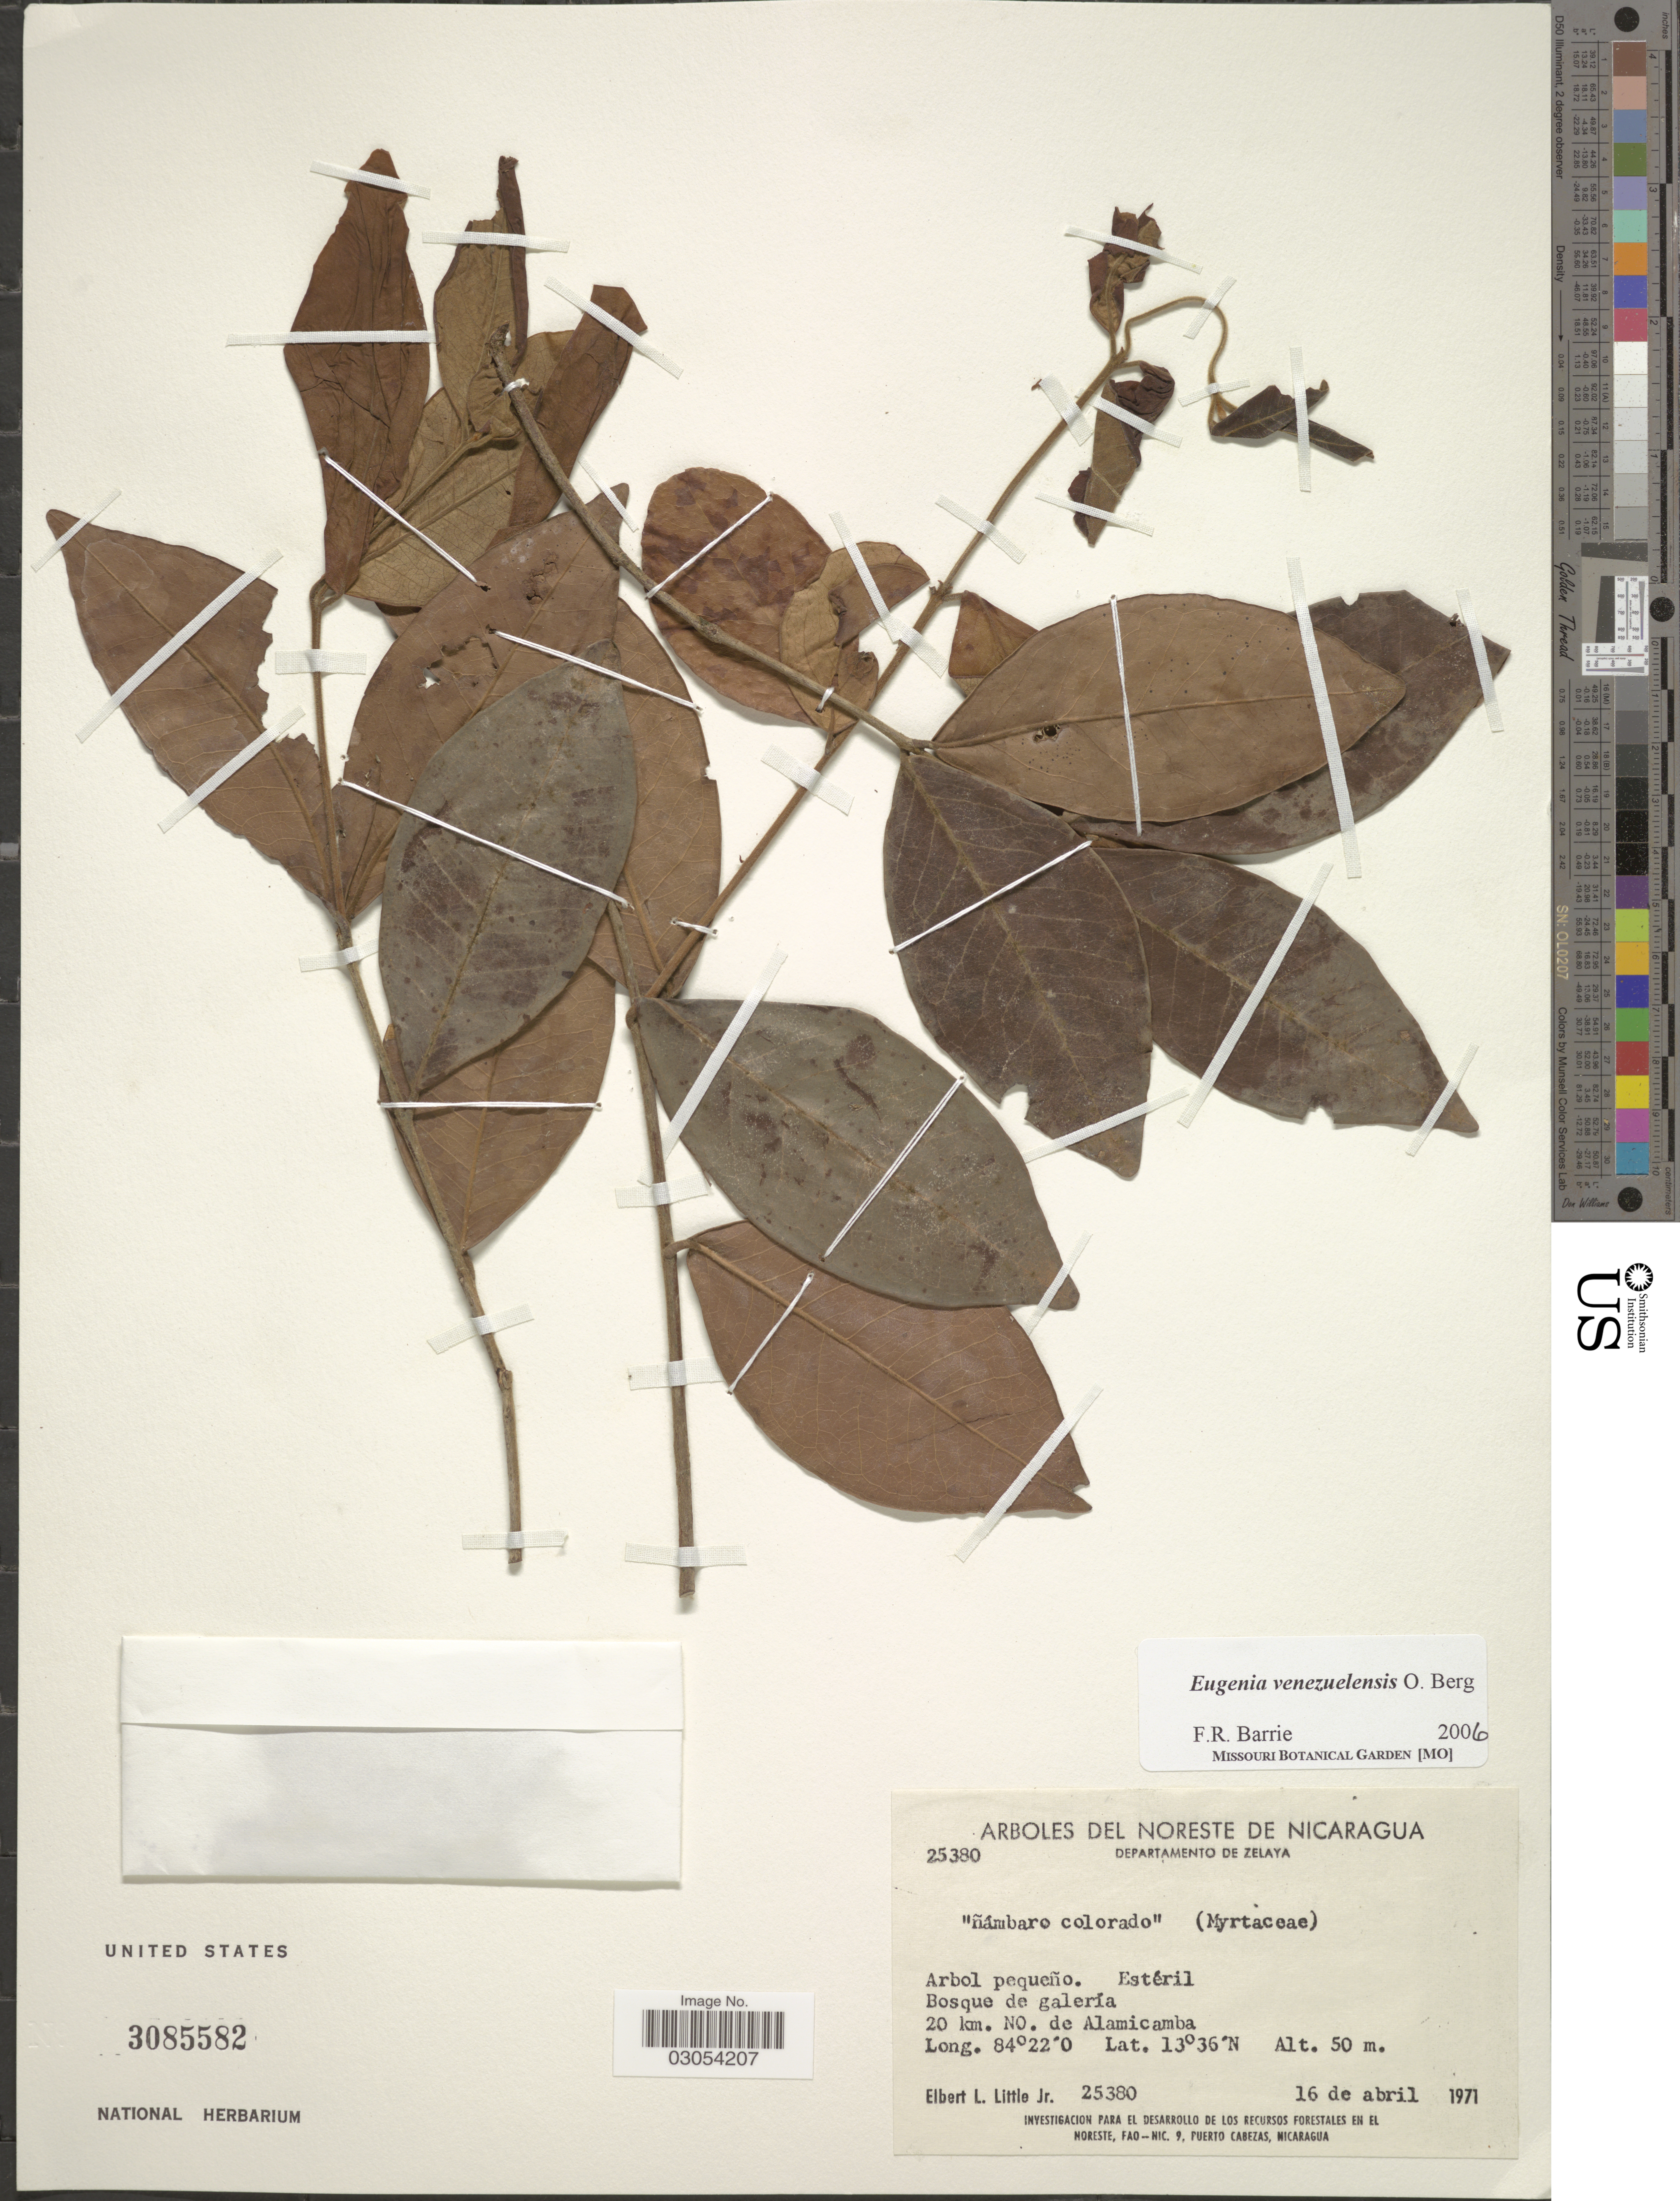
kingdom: Plantae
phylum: Tracheophyta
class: Magnoliopsida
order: Myrtales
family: Myrtaceae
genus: Eugenia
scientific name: Eugenia venezuelensis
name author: O. Berg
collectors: E. L. Little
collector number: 25380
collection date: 1971-04-16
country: Nicaragua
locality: Arboles del Noreste de Nicaragua. Departamento de Zelaya. 20 km. NO. de Alamicamba.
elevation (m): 50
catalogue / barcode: US 3085582